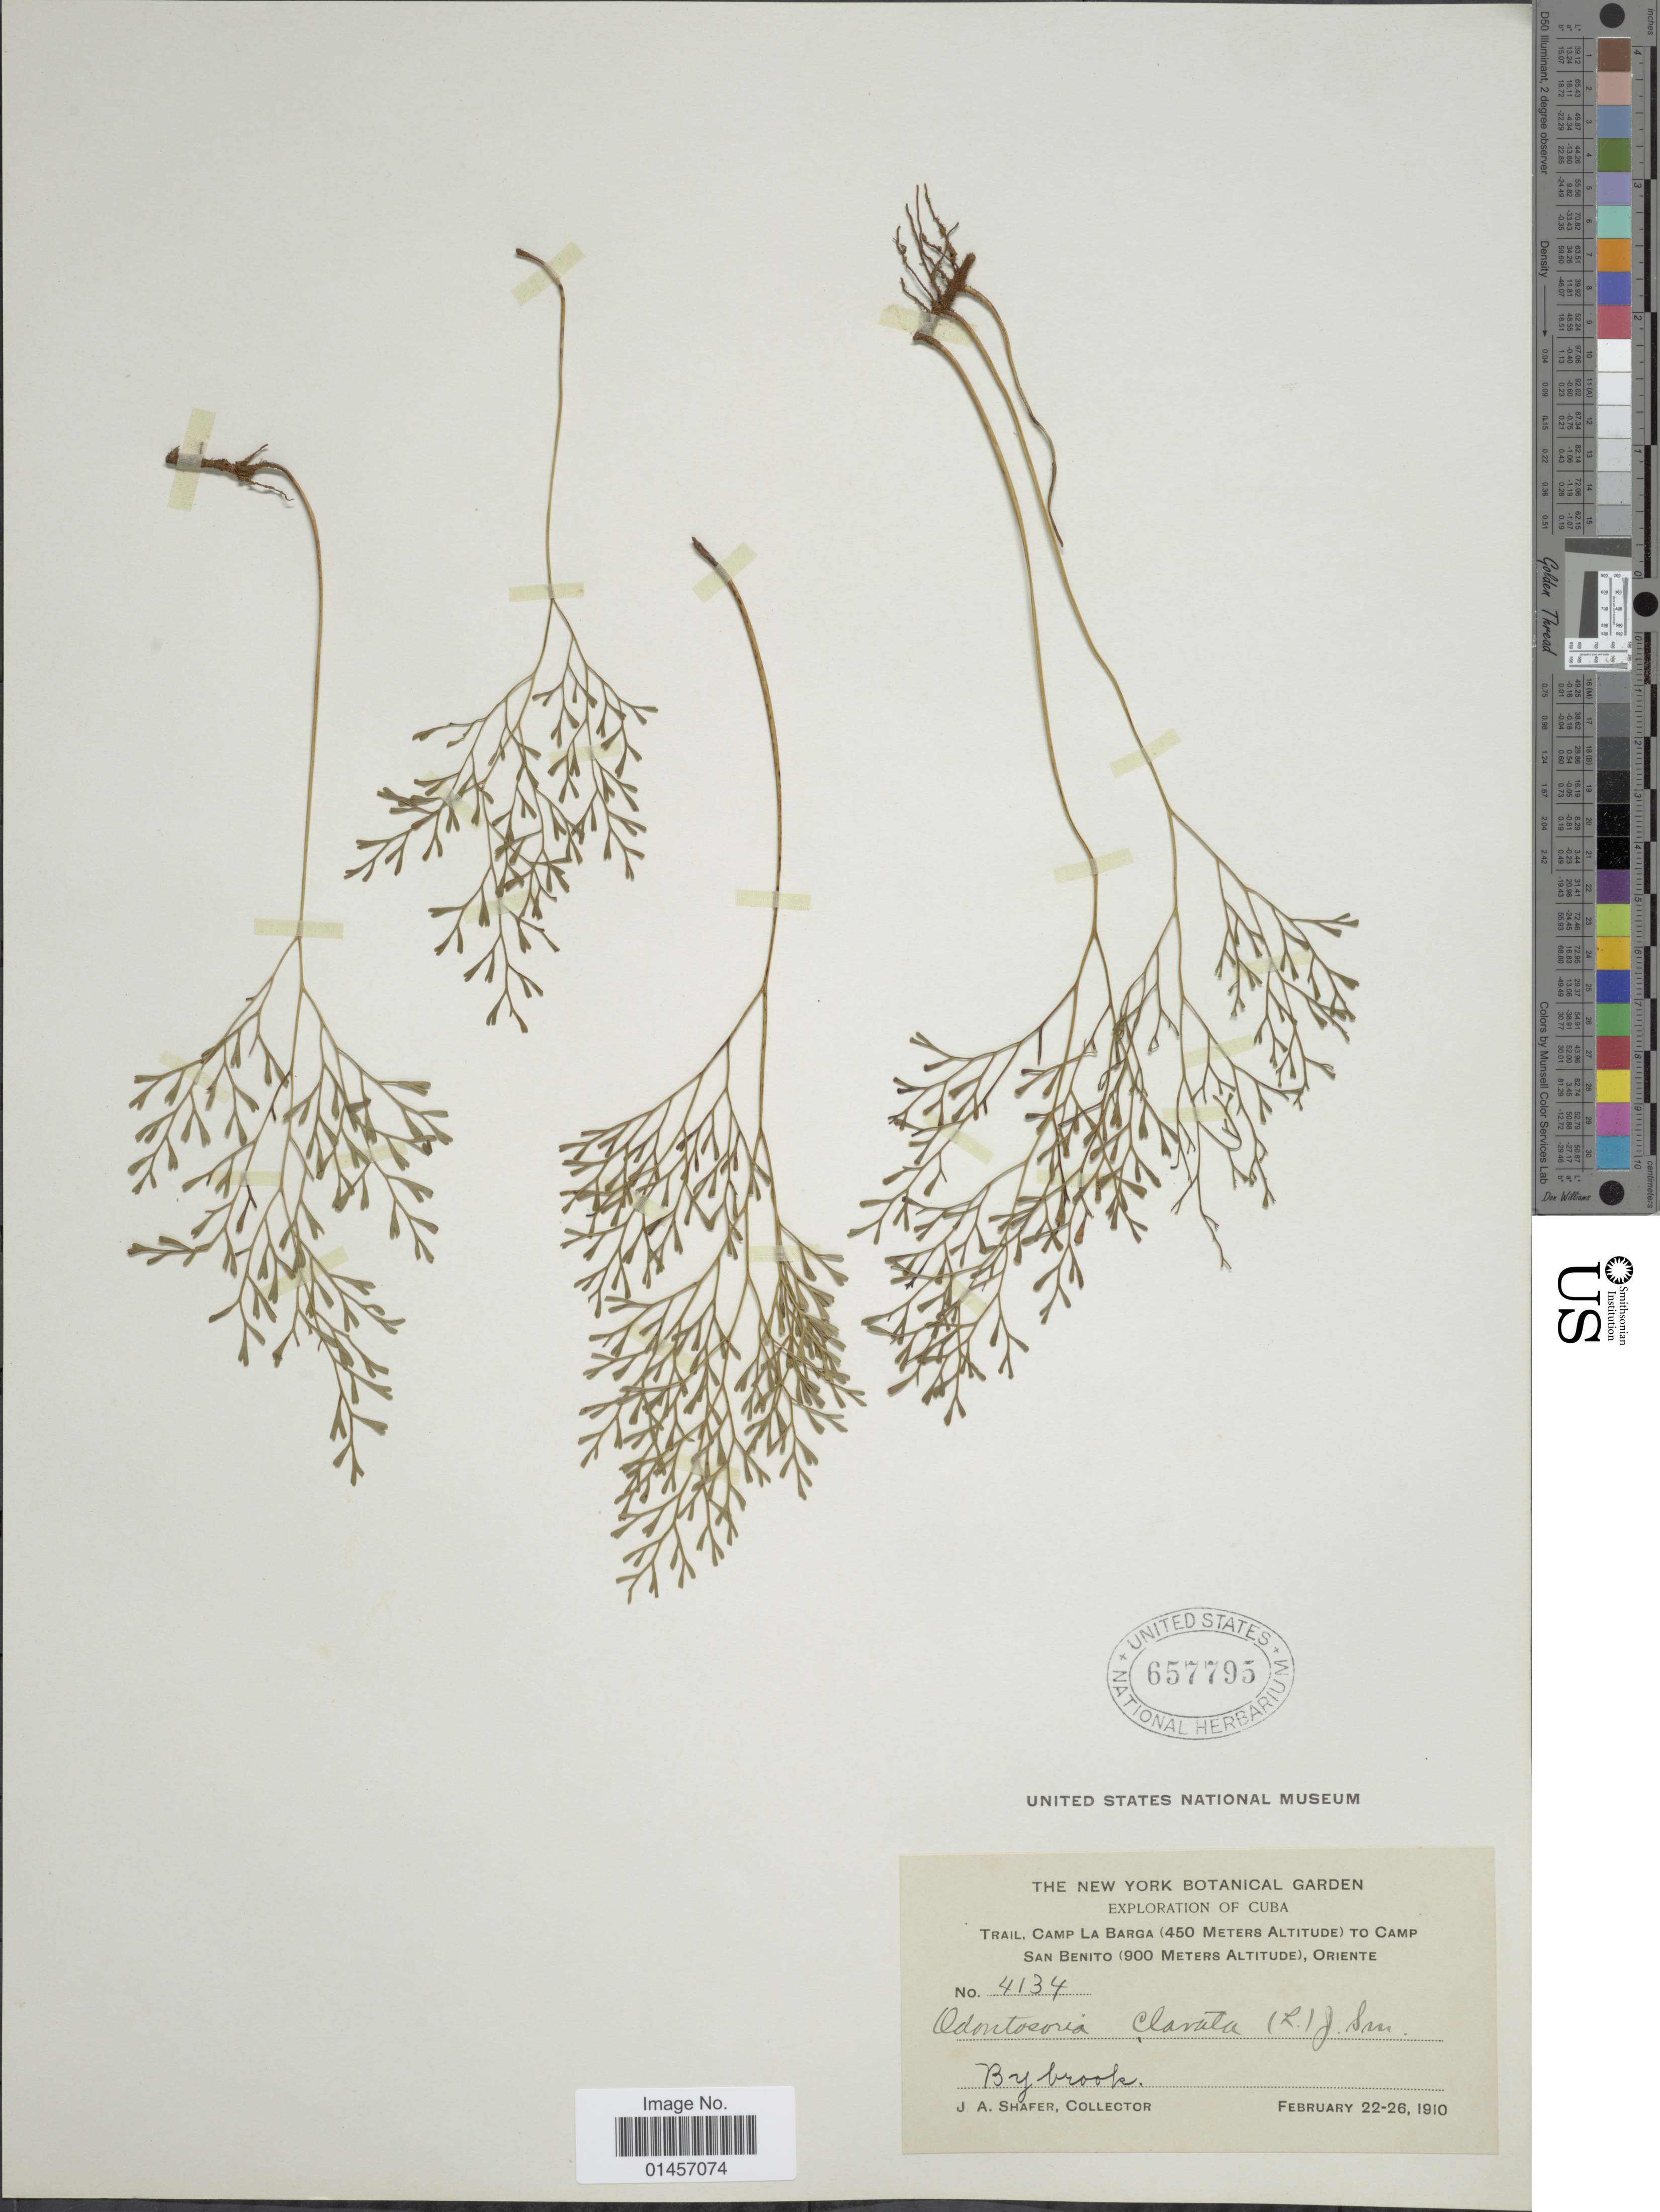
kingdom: Plantae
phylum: Tracheophyta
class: Polypodiopsida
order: Polypodiales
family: Lindsaeaceae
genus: Sphenomeris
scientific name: Sphenomeris clavata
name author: (L.) Maxon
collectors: J. A. Shafer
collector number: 4134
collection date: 1910-02-22/1910-02-26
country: Cuba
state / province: Oriente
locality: Cuba, trail camp La Barga to camp san Benito. Bybrook.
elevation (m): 450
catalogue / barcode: US 657795